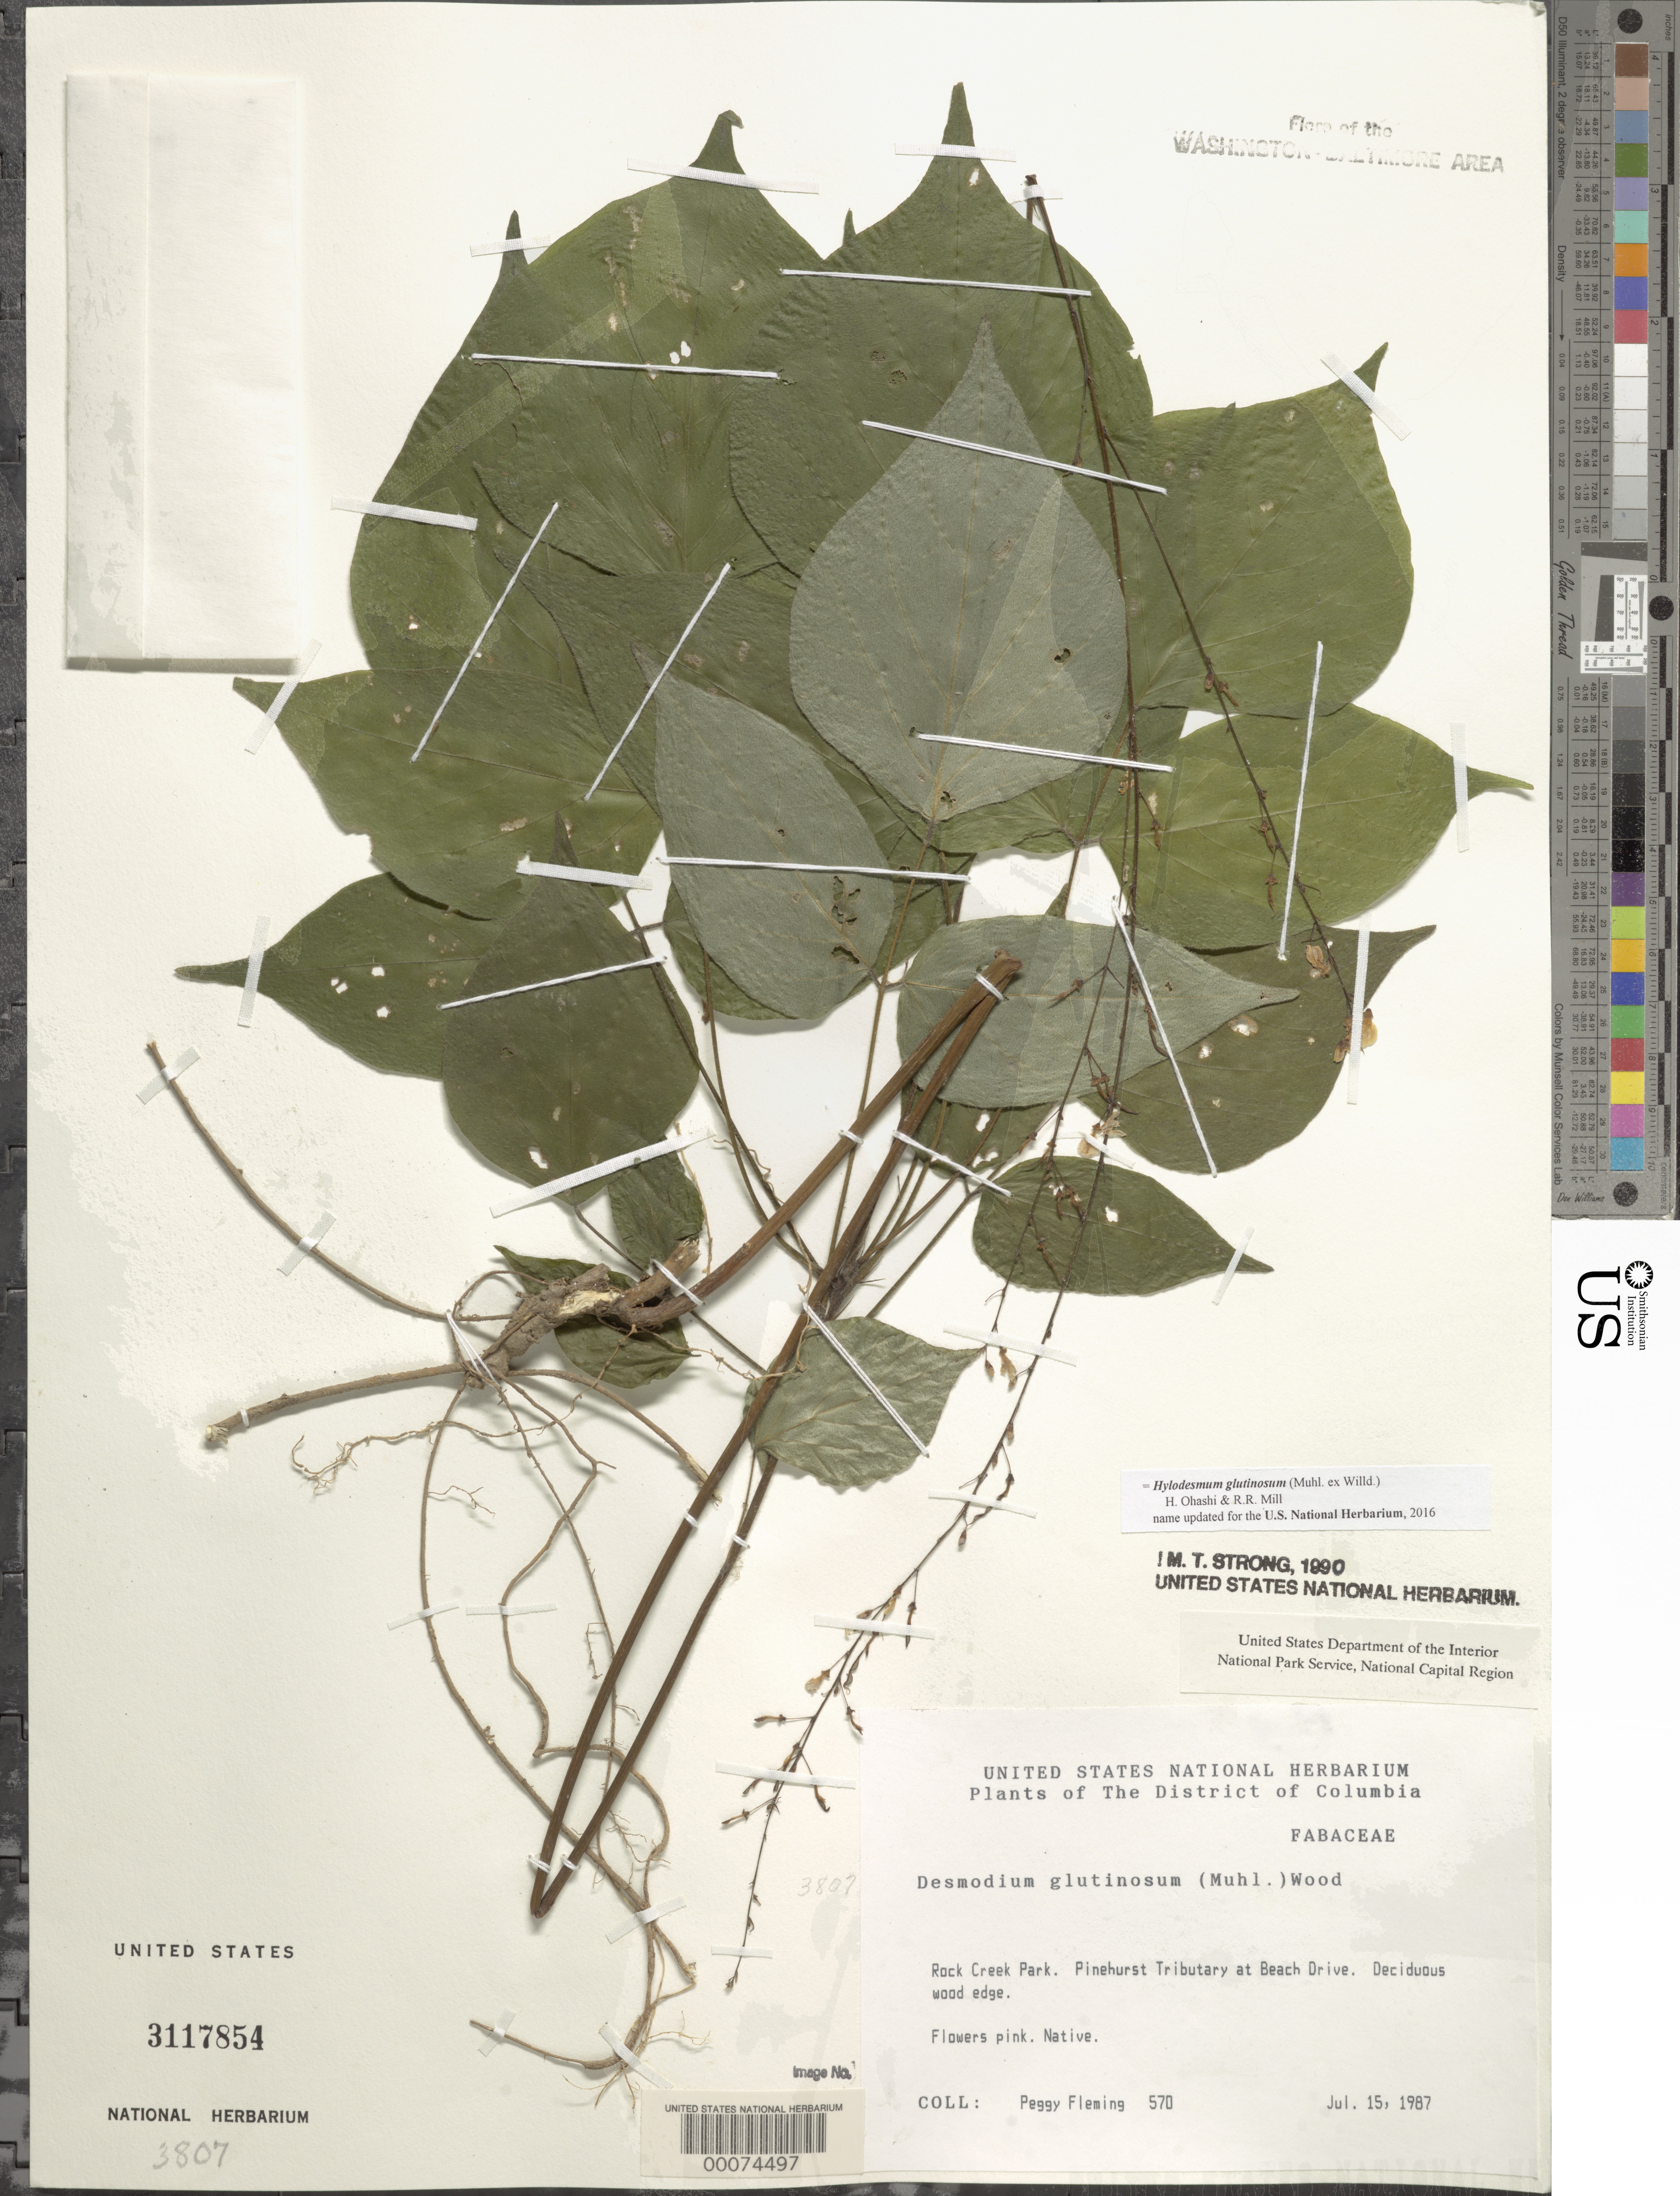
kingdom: Plantae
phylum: Tracheophyta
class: Magnoliopsida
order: Fabales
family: Fabaceae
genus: Hylodesmum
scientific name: Hylodesmum glutinosum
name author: (Muhl. ex Willd.) H. Ohashi & R.R. Mill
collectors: P. Fleming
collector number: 570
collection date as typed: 15 Jul 1987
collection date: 1987-07-15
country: United States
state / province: District of Columbia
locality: Rock Creek Park. Pinehurst Tributary at Beach Drive. Rock Creek Park and vicinity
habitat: Deciduous wood edge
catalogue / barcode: US 3117854